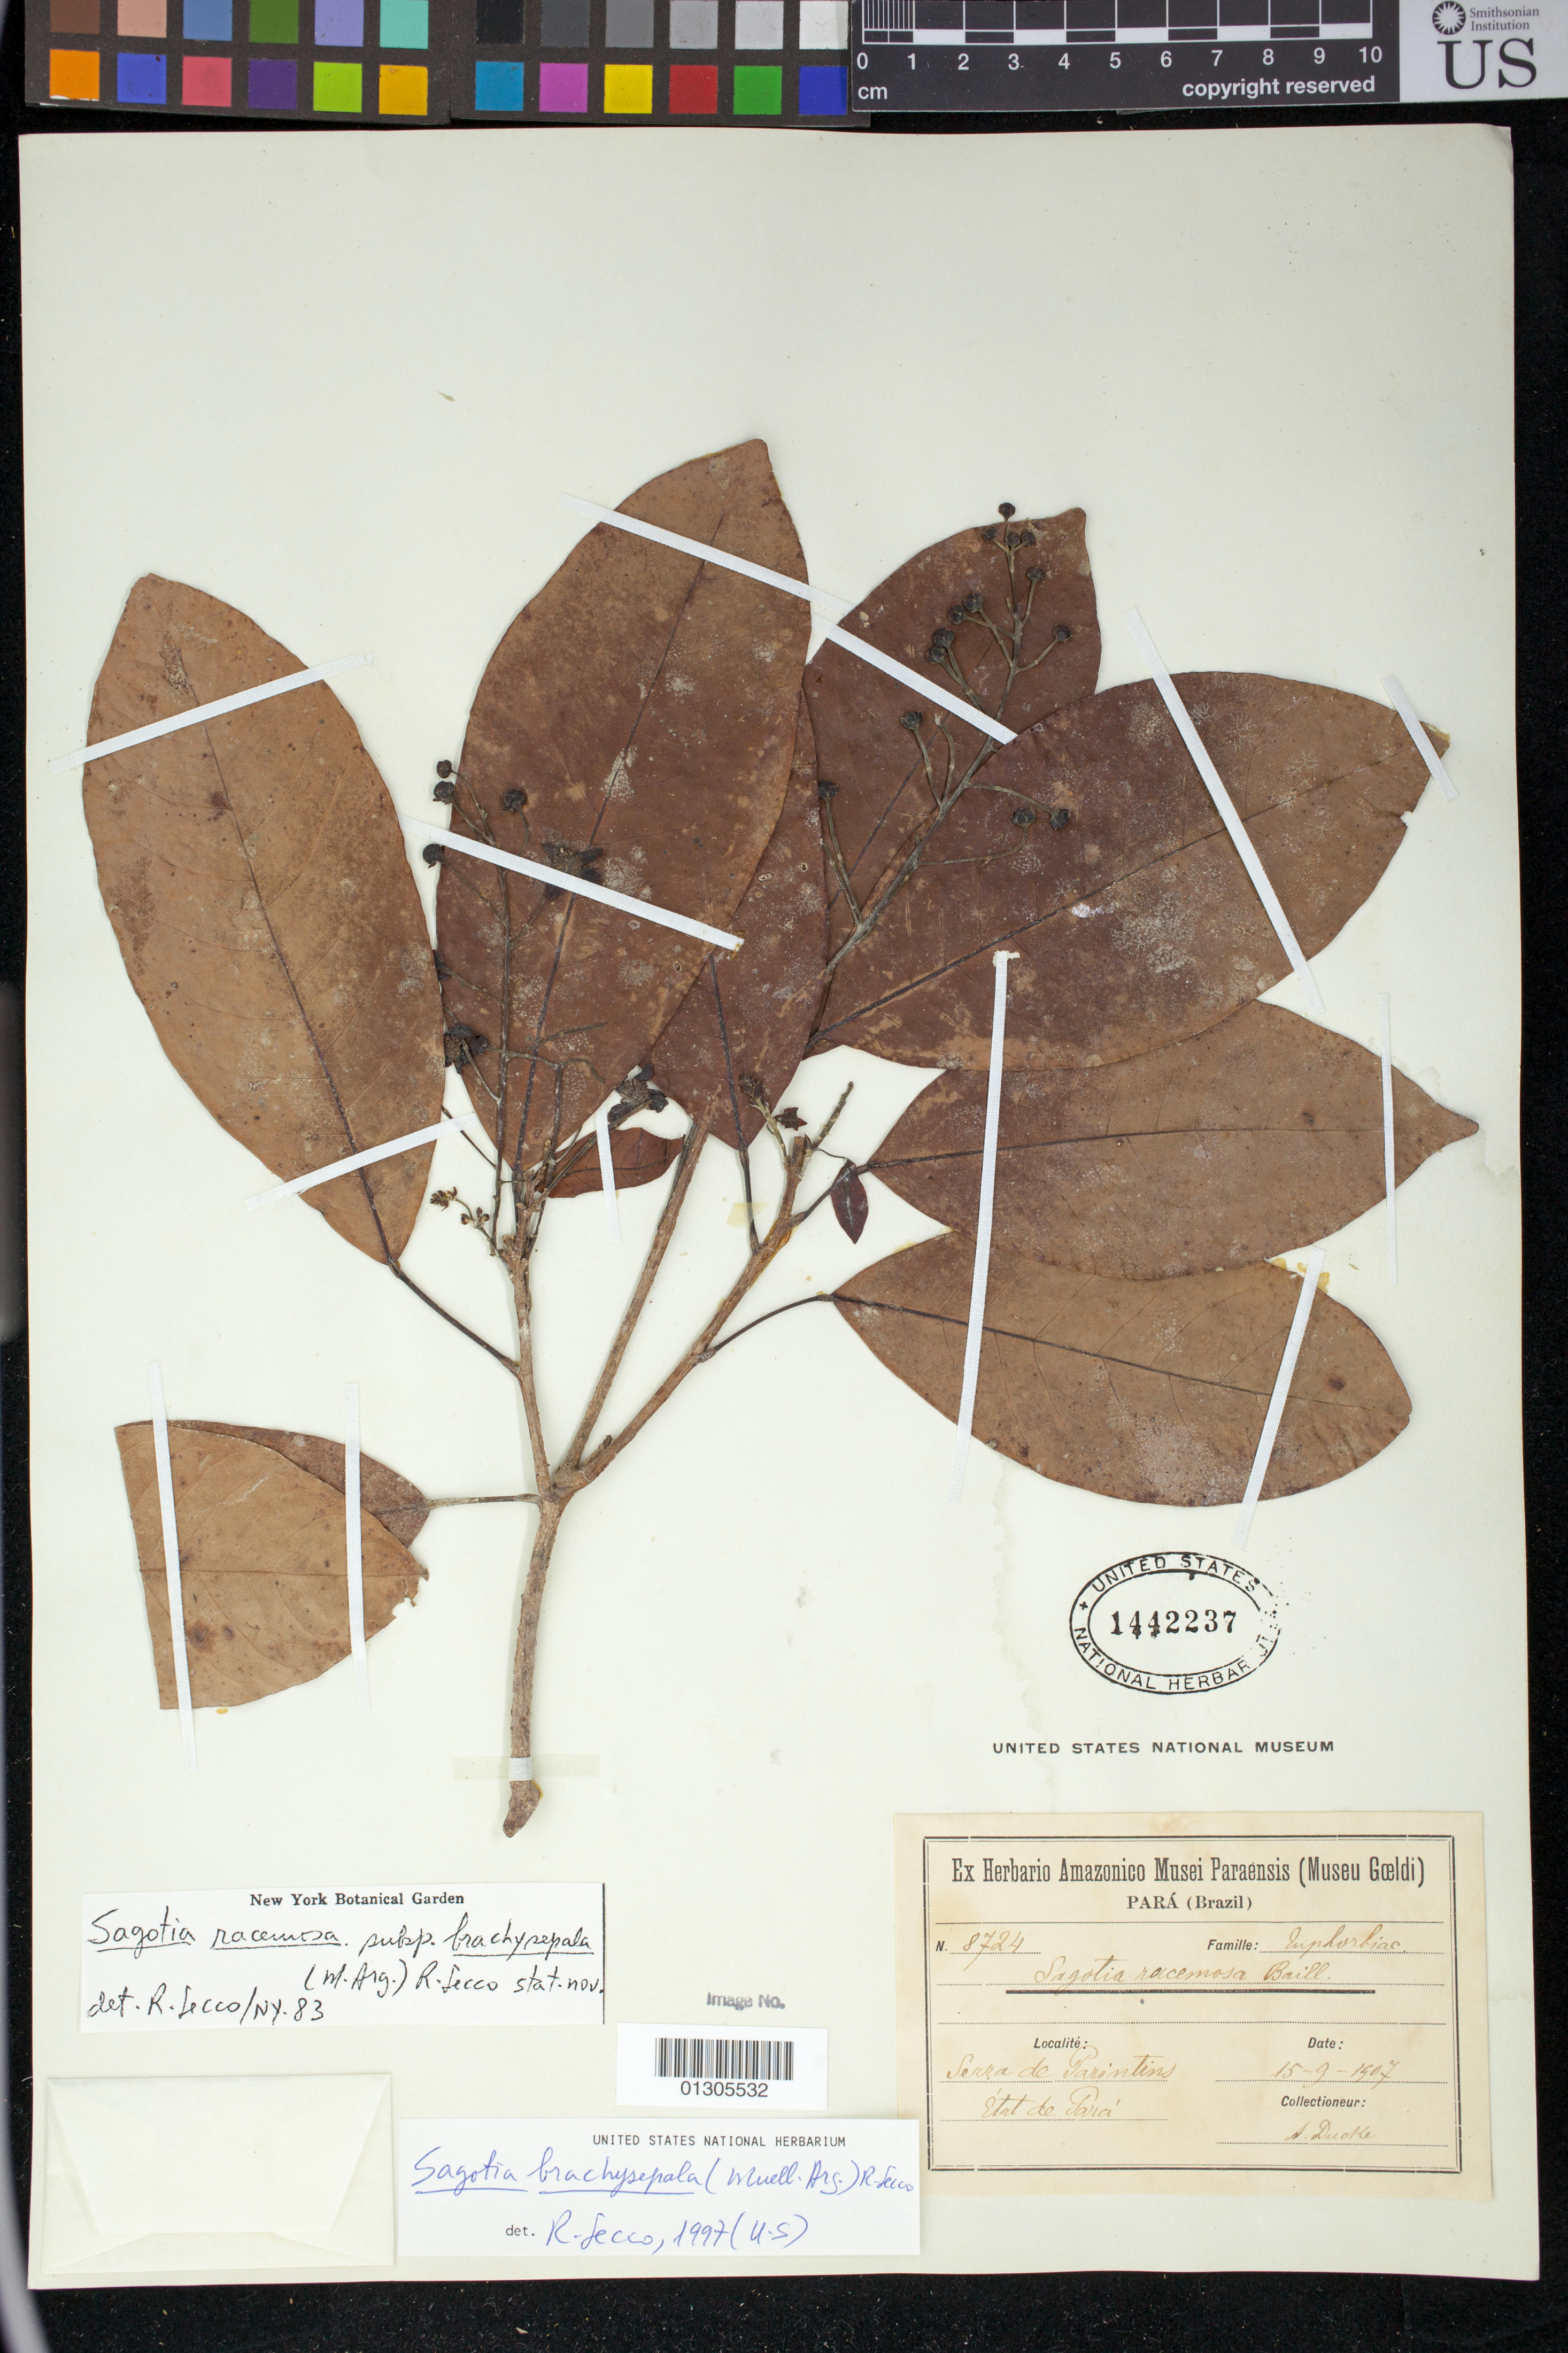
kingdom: Plantae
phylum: Tracheophyta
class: Magnoliopsida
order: Malpighiales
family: Euphorbiaceae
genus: Sagotia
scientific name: Sagotia racemosa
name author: Baill.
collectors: A. Ducke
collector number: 8724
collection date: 1907-09-15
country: Brazil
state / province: Pará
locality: Serra de Parintins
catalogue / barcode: US 1442237